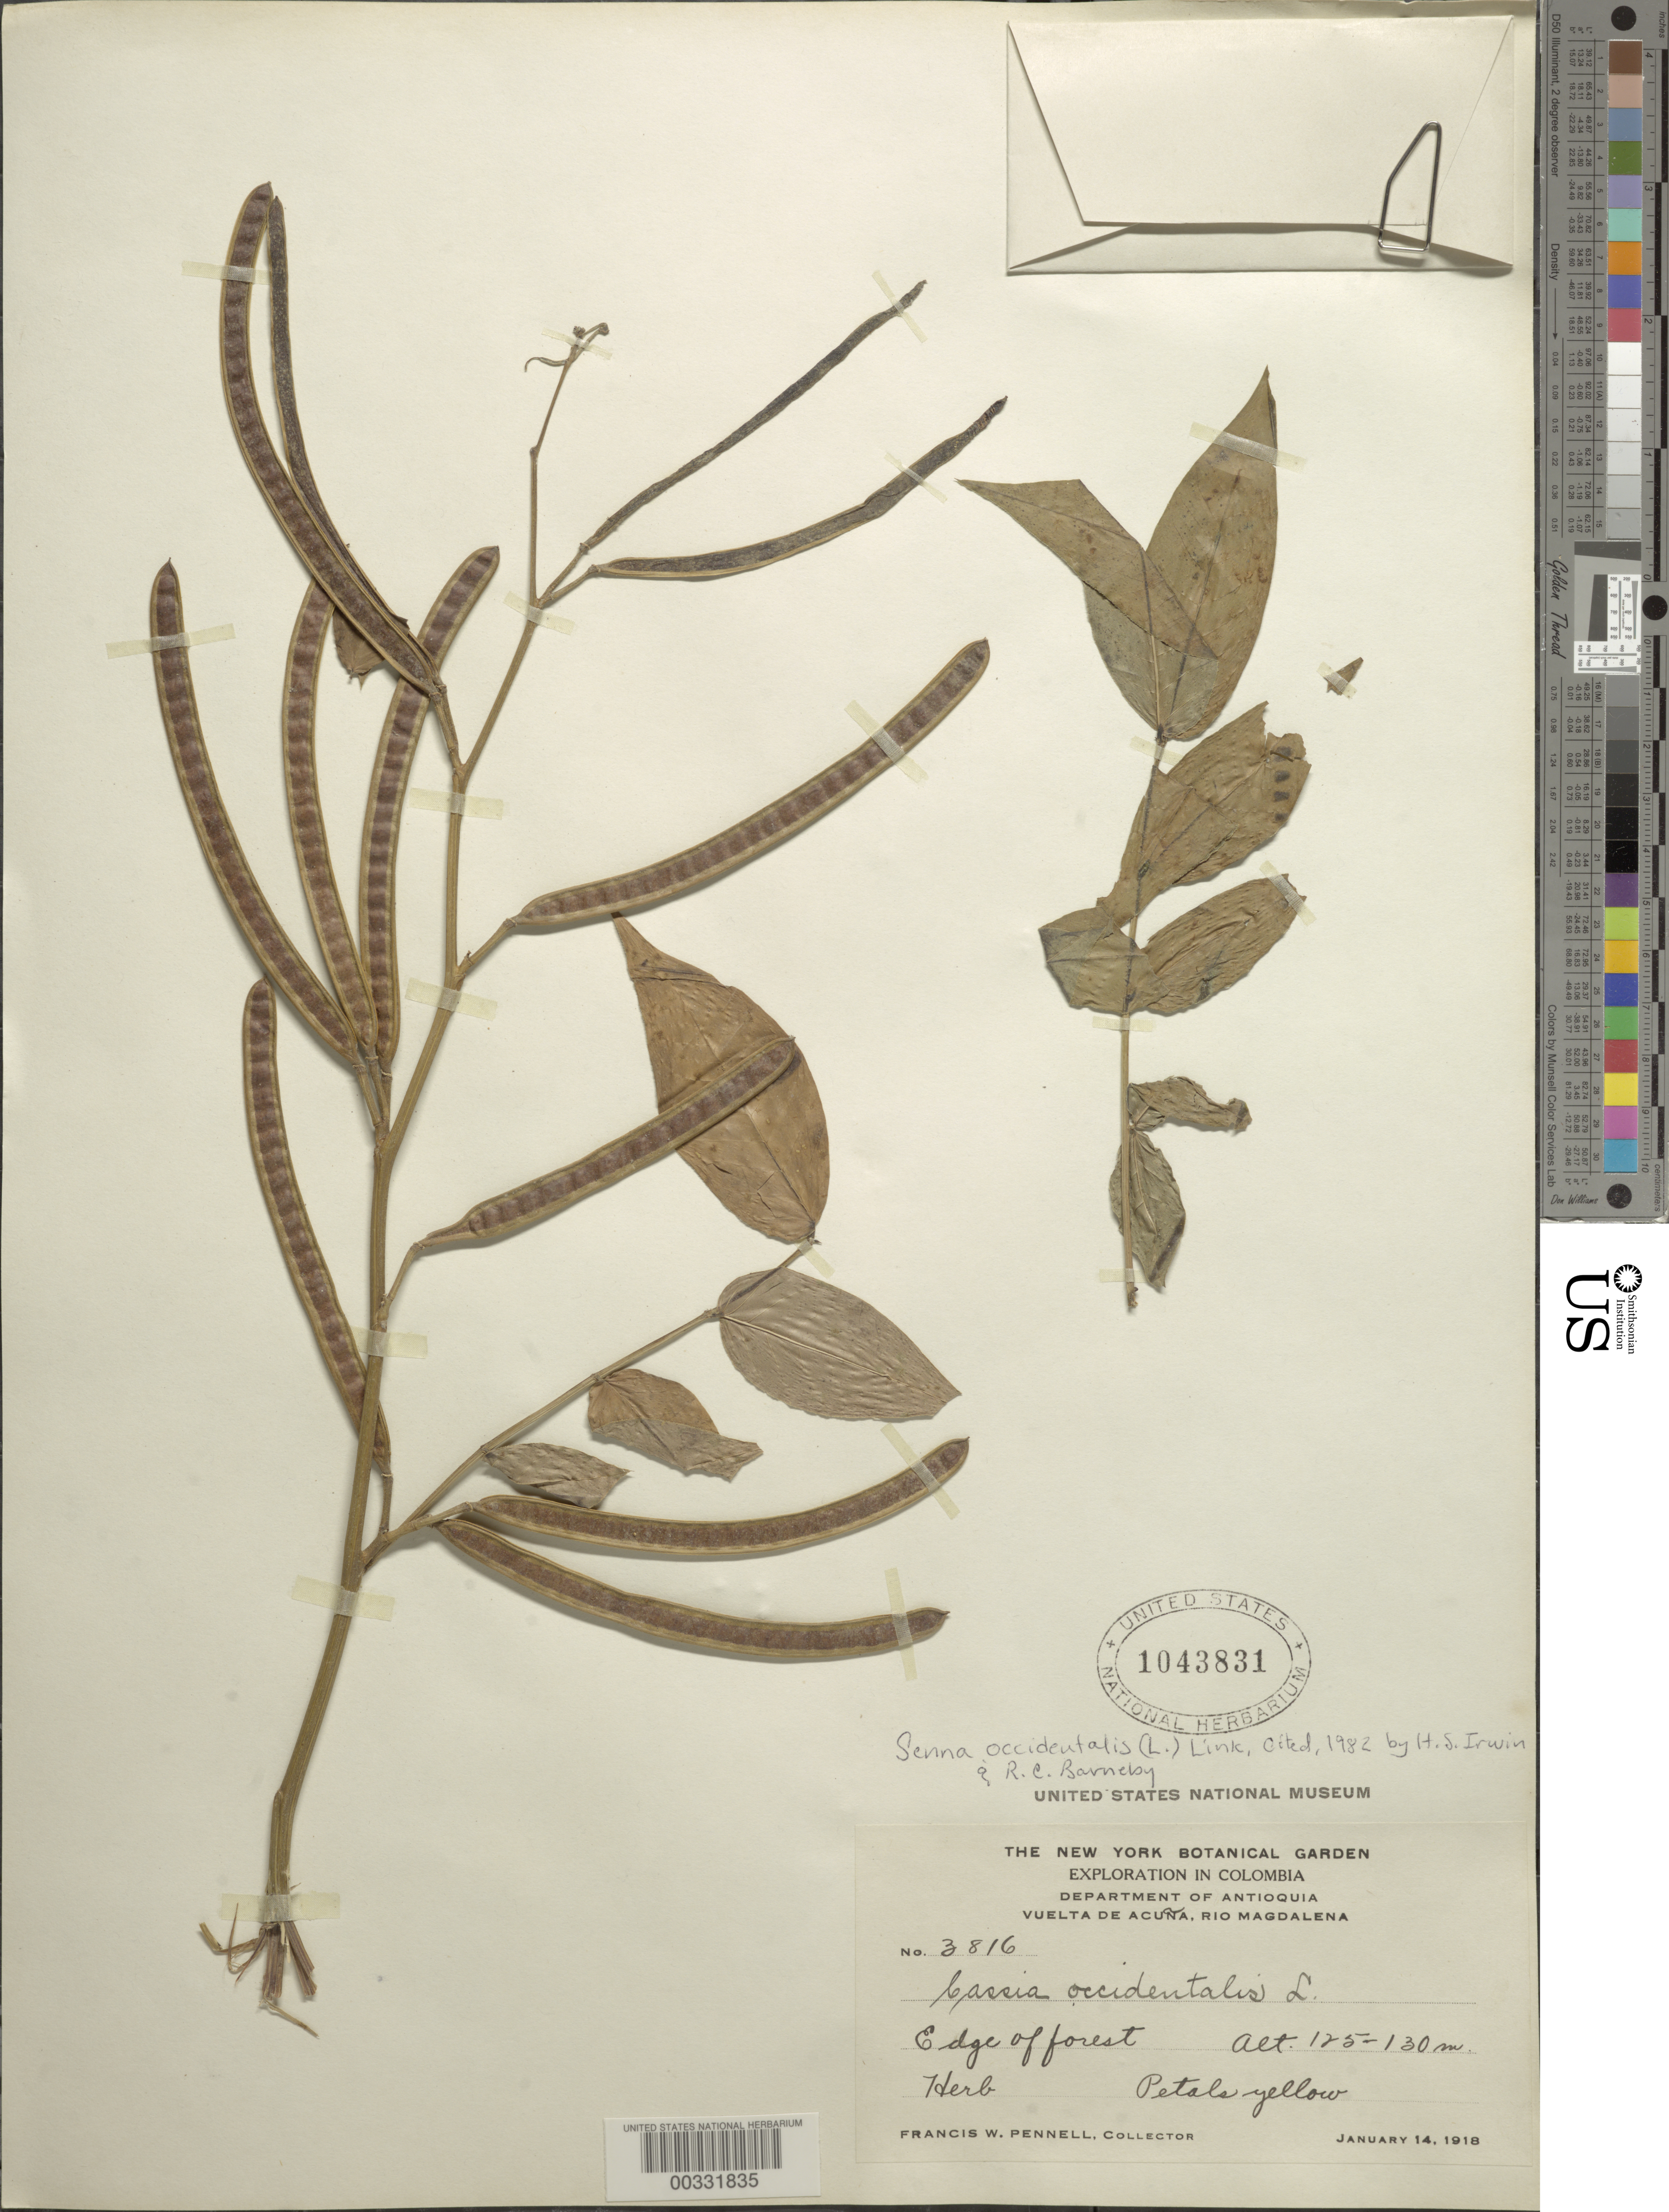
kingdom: Plantae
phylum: Tracheophyta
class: Magnoliopsida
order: Fabales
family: Fabaceae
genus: Senna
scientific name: Senna occidentalis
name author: (L.) Link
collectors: F. W. Pennell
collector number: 3816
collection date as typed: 14 Jan 1918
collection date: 1918-01-14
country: Colombia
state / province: Antioquia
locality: Vuelta de Acuna, Rio Magdalena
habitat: Edge of forest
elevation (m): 125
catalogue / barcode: US 1043831